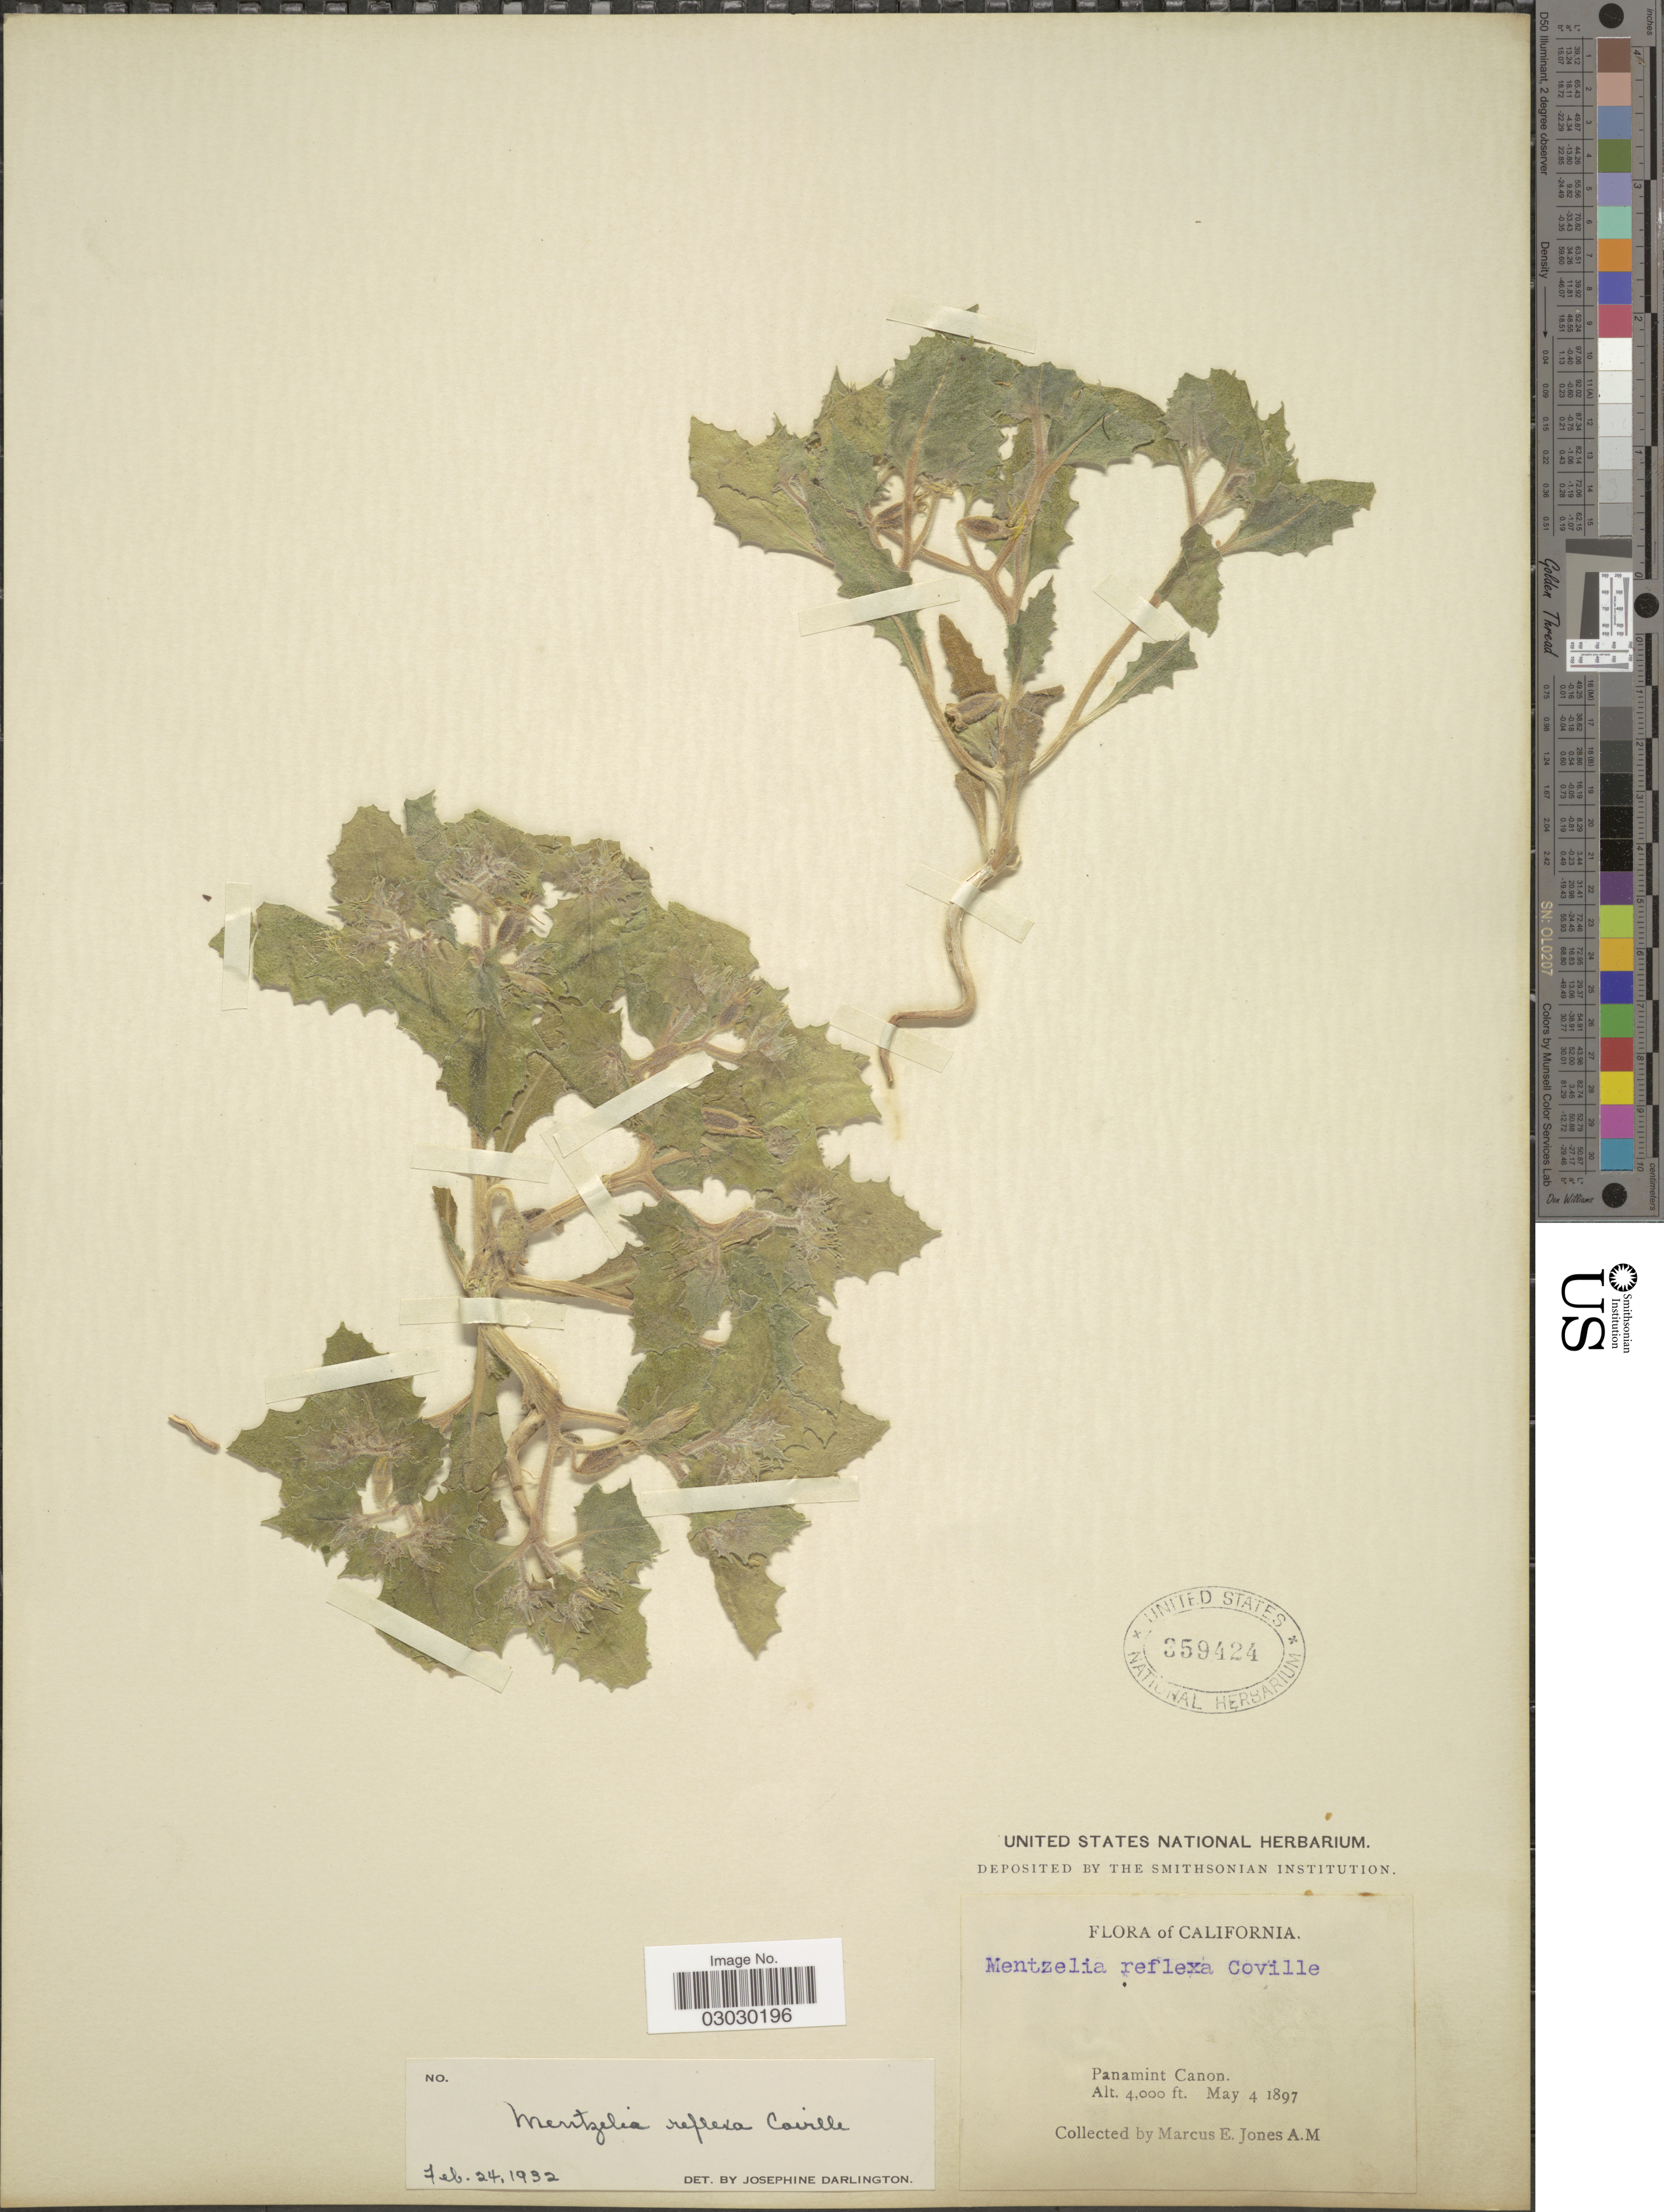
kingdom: Plantae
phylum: Tracheophyta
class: Magnoliopsida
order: Cornales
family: Loasaceae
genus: Mentzelia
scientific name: Mentzelia reflexa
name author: Coville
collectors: M. E. Jones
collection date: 1897-05-04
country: United States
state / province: California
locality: Panamint Canon.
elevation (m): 1219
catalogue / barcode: US 359424